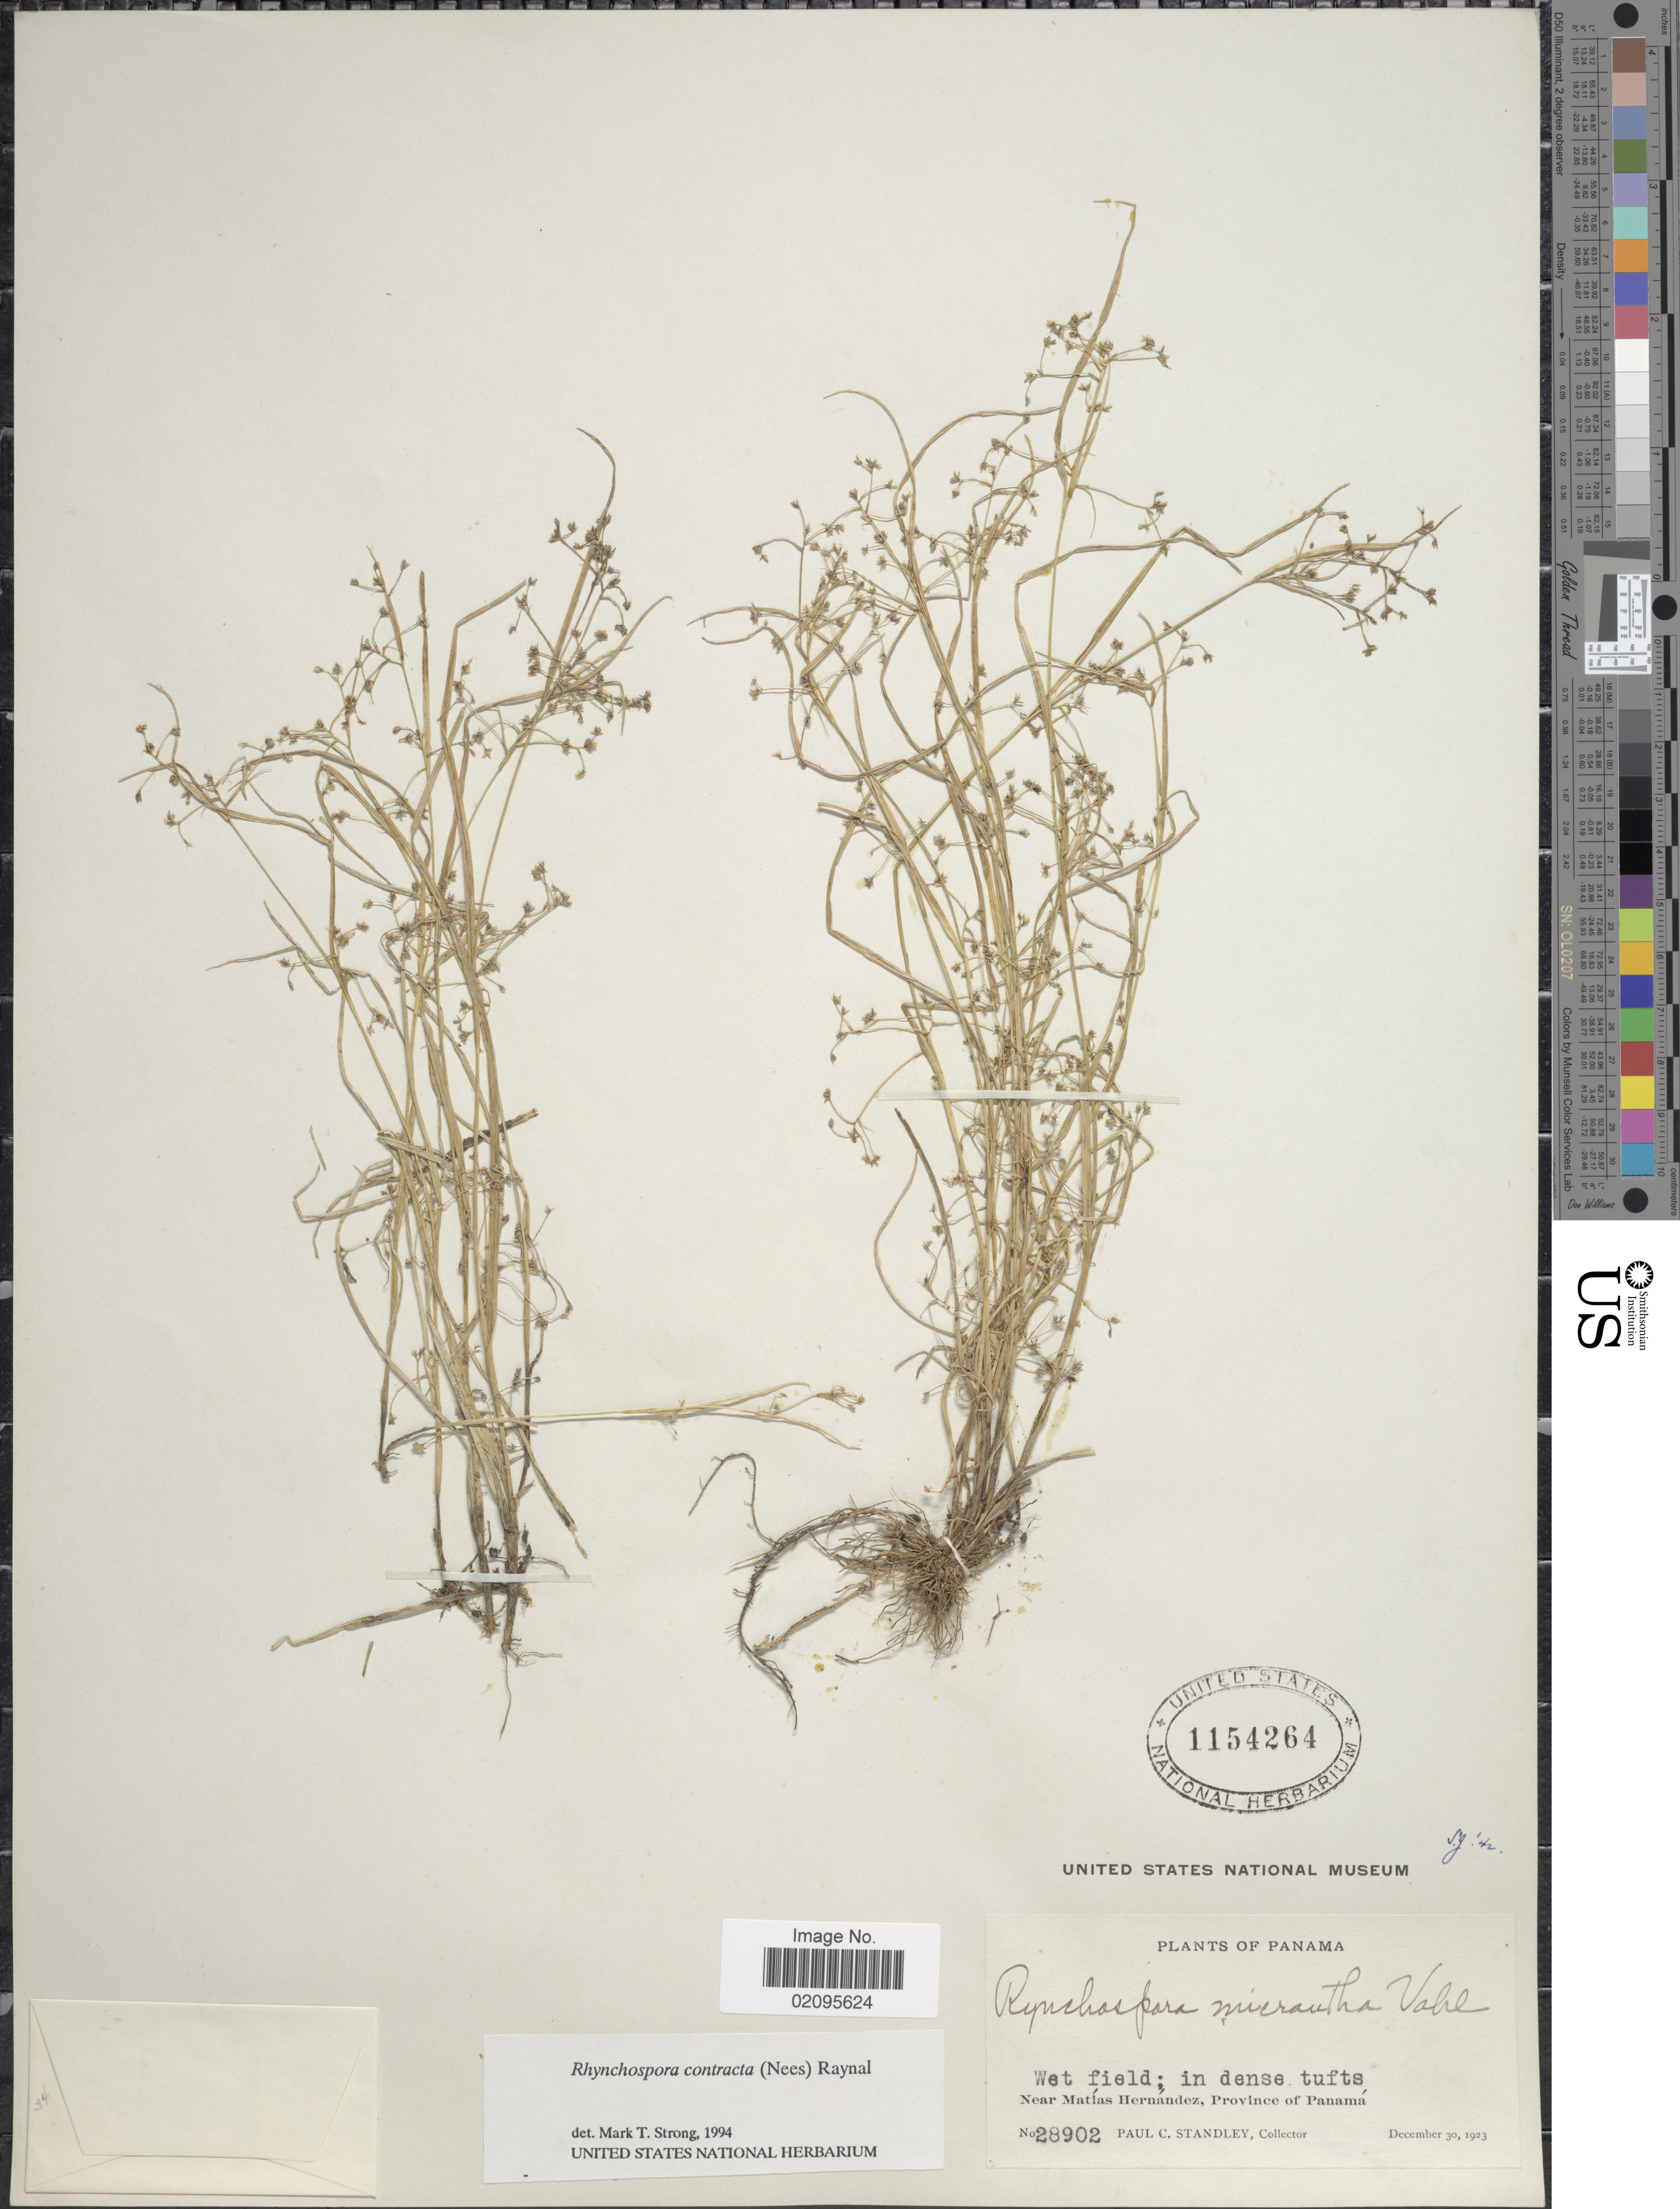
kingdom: Plantae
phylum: Tracheophyta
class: Liliopsida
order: Poales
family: Cyperaceae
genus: Rhynchospora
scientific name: Rhynchospora contracta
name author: (Nees) J. Raynal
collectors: P. C. Standley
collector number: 28902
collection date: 1923-12-30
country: Panama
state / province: Panamá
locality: Wet field, Near Matias Hernandez.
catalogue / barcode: US 1154264